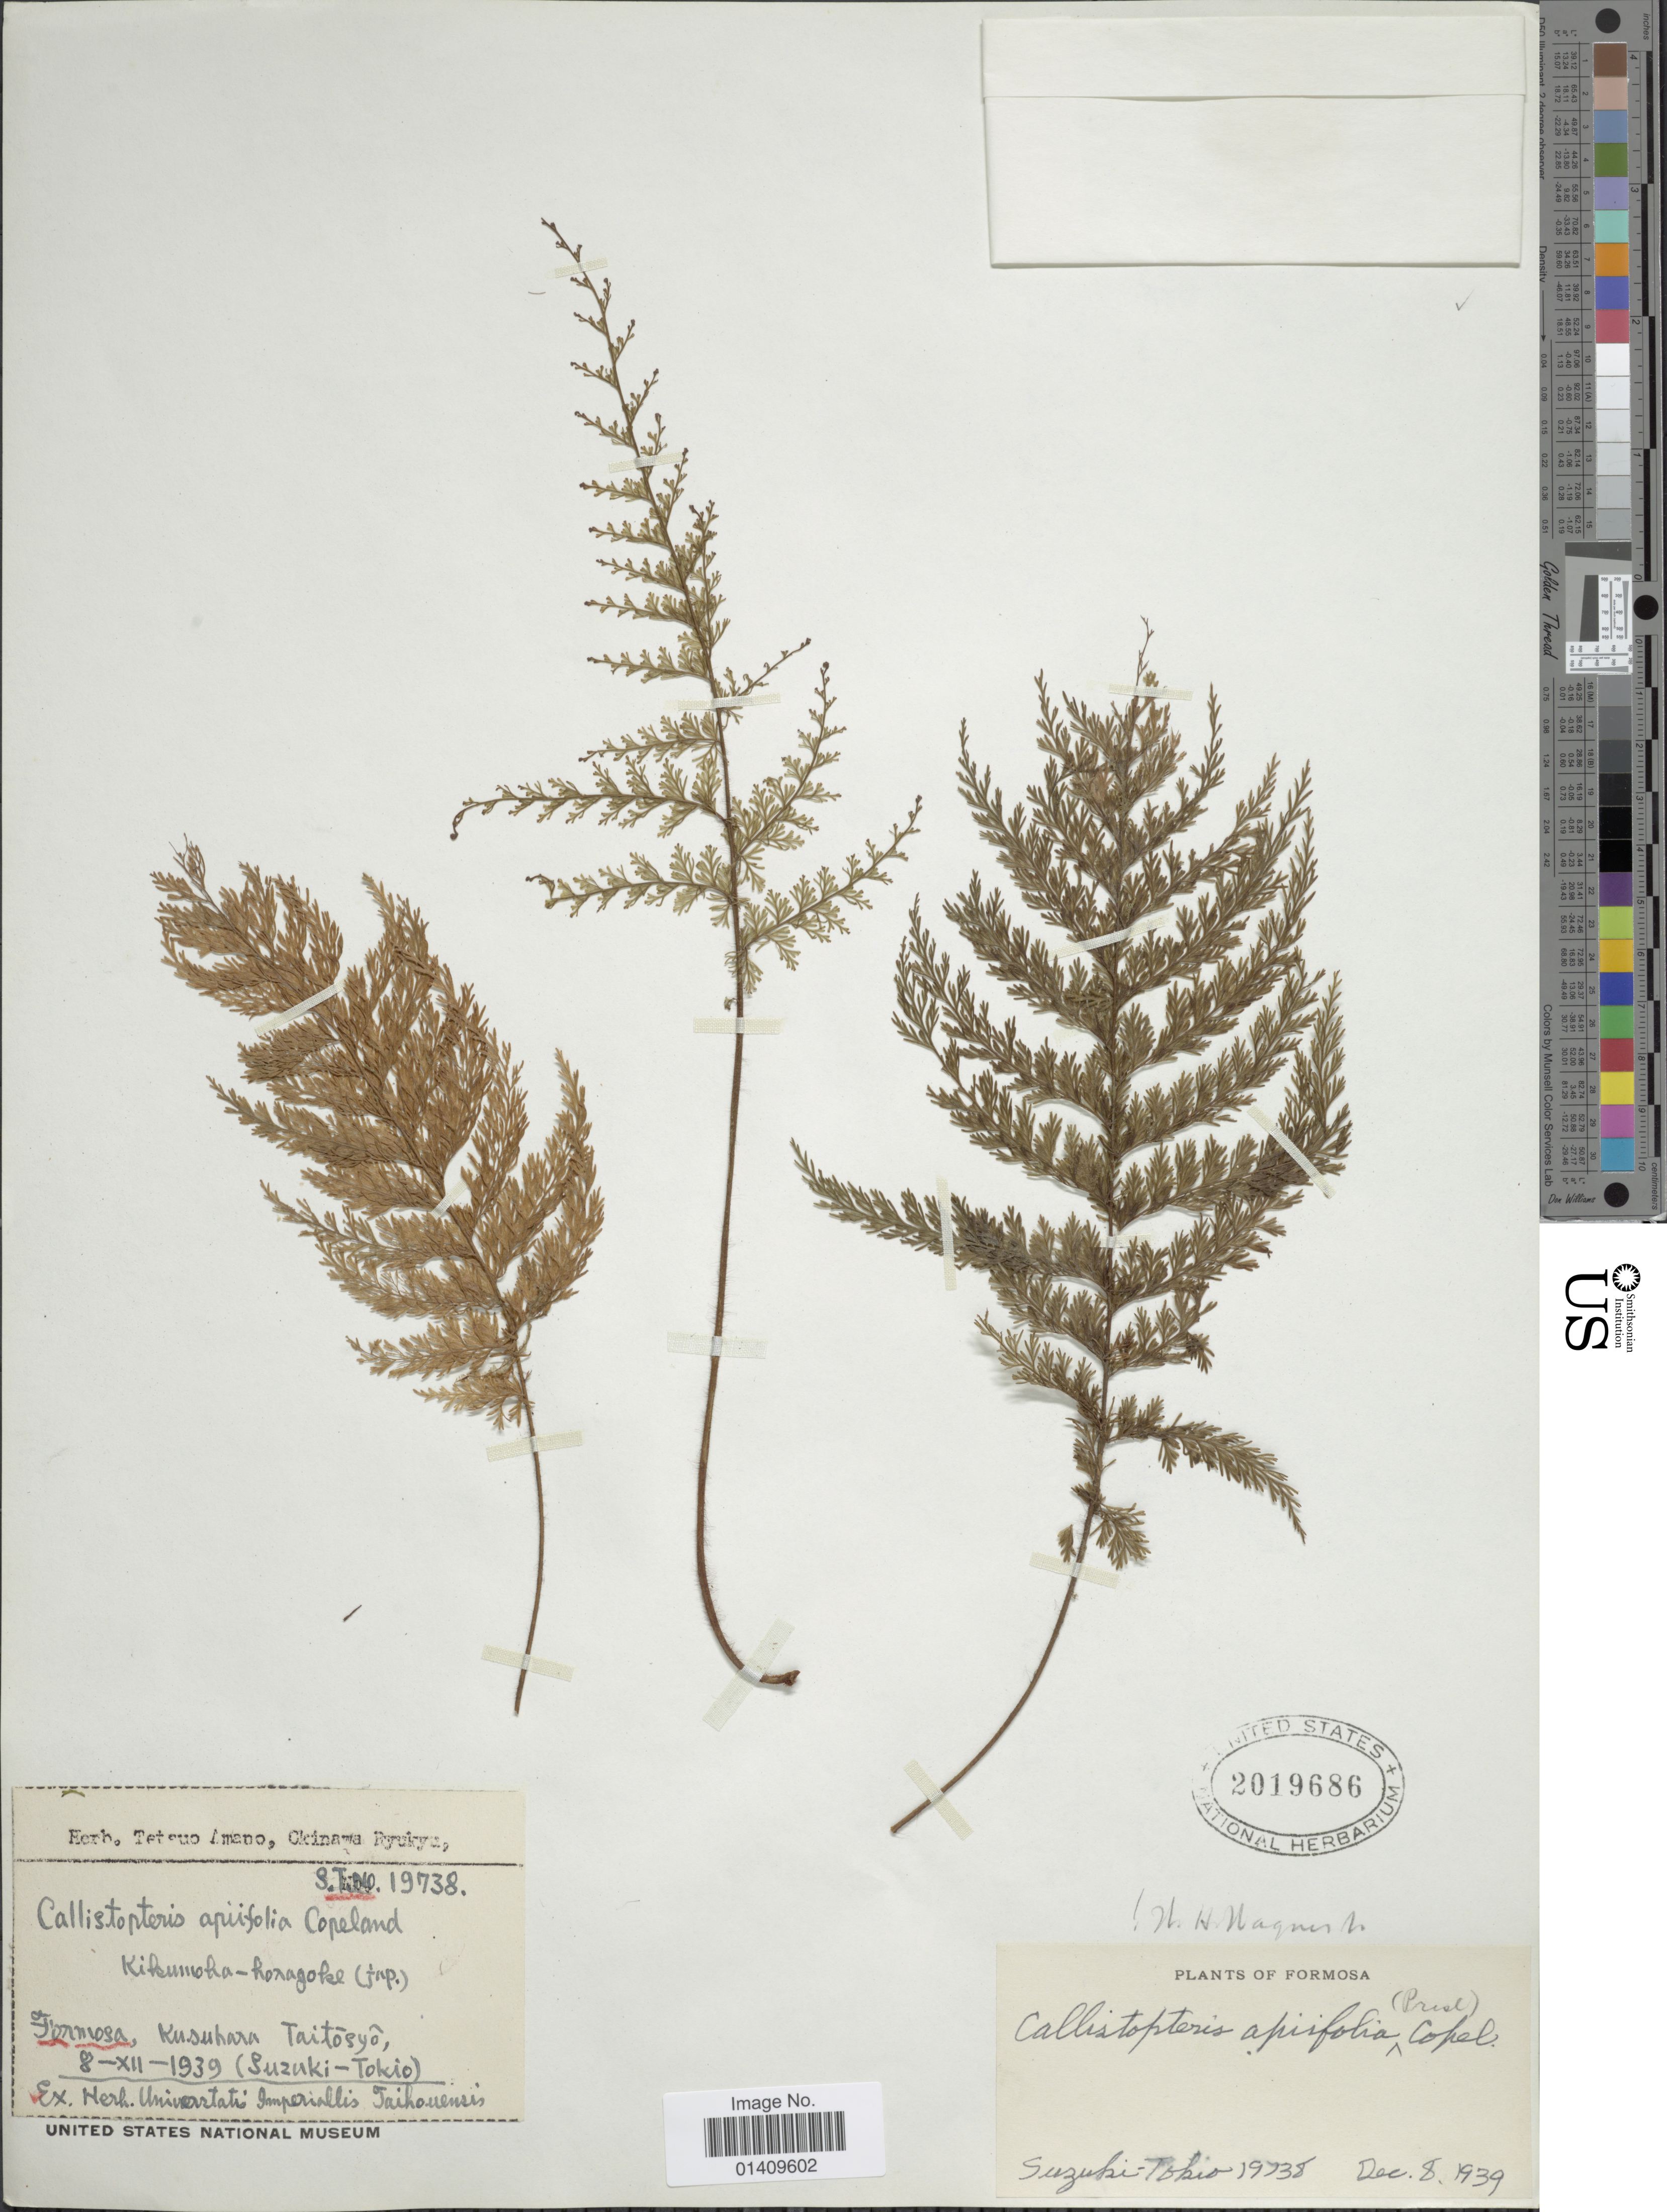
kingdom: Plantae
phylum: Tracheophyta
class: Polypodiopsida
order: Hymenophyllales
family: Hymenophyllaceae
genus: Callistopteris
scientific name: Callistopteris apiifolia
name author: (C. Presl) Copel.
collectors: Suzuki-Tokio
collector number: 19738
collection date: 1939-12-08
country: Taiwan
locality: Formosa, Kusuhara Taitosyo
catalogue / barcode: US 2019686